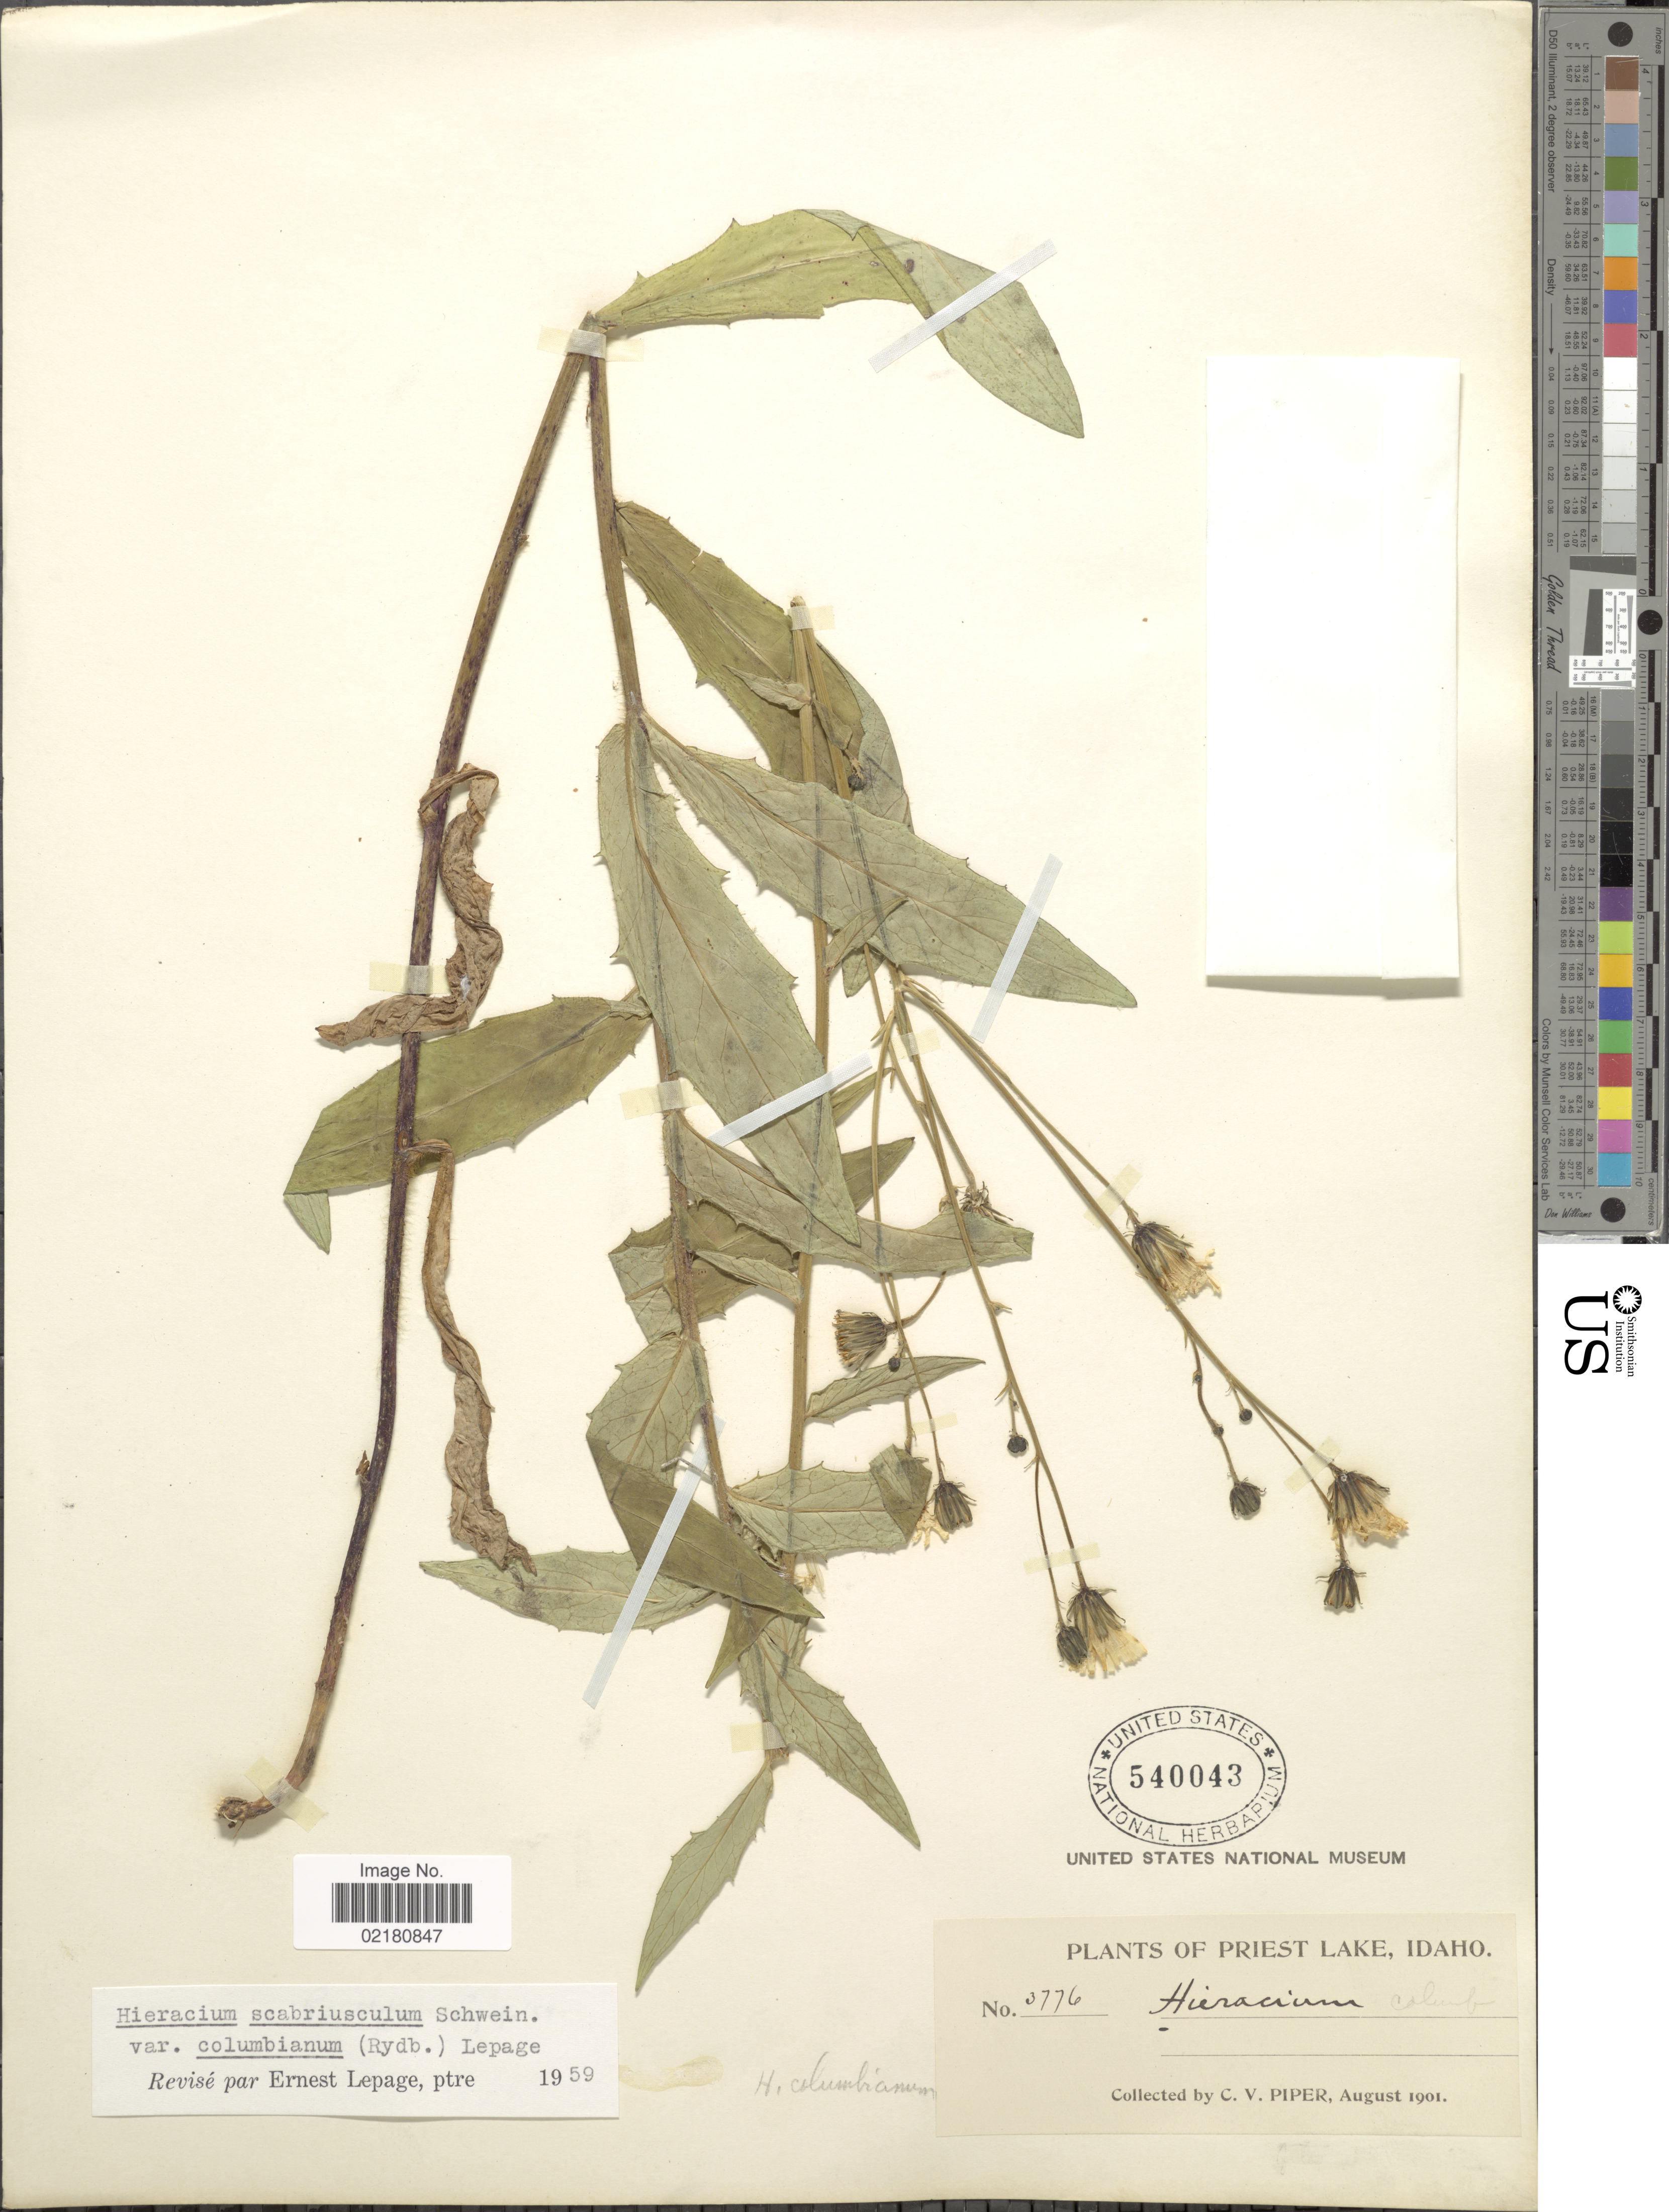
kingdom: Plantae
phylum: Tracheophyta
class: Magnoliopsida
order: Asterales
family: Asteraceae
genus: Hieracium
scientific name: Hieracium umbellatum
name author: L.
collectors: C. V. Piper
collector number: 3776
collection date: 1901-08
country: United States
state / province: Idaho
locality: Priest lake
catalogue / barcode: US 540043